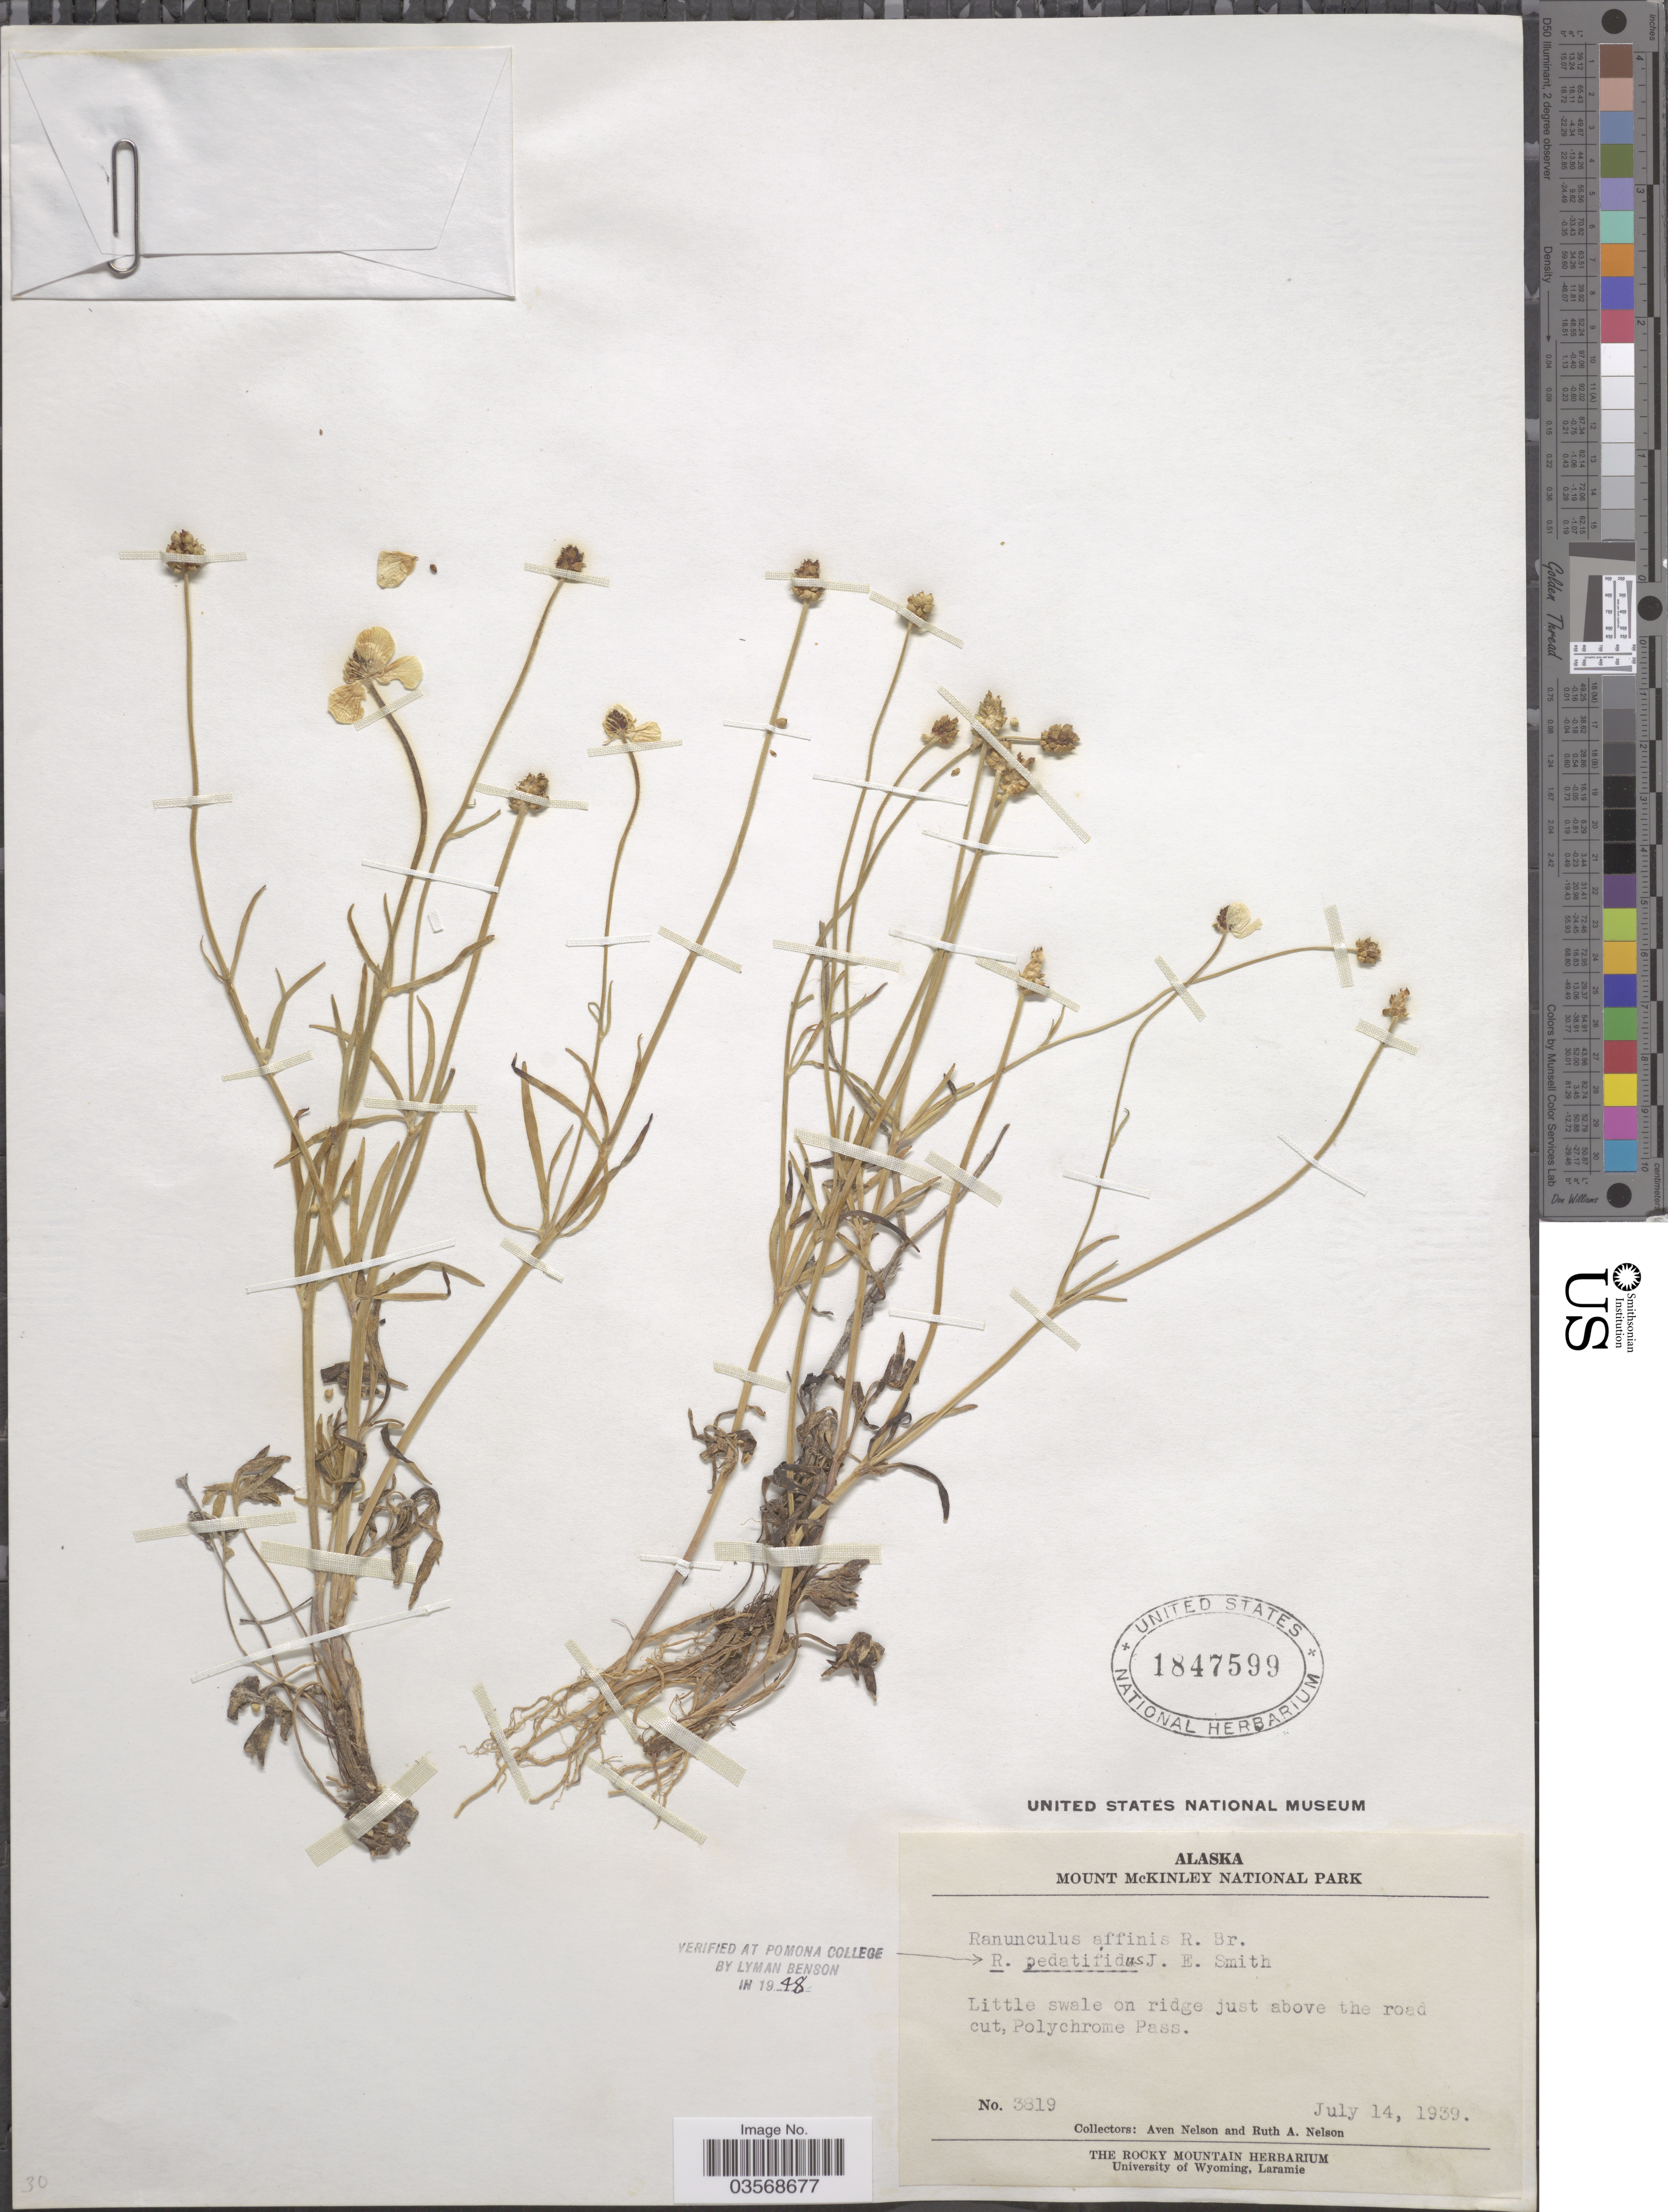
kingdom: Plantae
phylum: Tracheophyta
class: Magnoliopsida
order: Ranunculales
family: Ranunculaceae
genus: Ranunculus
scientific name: Ranunculus pedatifidus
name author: Sm.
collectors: A. Nelson & R. A. Nelson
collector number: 3819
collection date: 1939-07-14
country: United States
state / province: Alaska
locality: Mount McKinley National Park. Little swale on ridge just above the road cut, Polychrome Pass.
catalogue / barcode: US 1847599